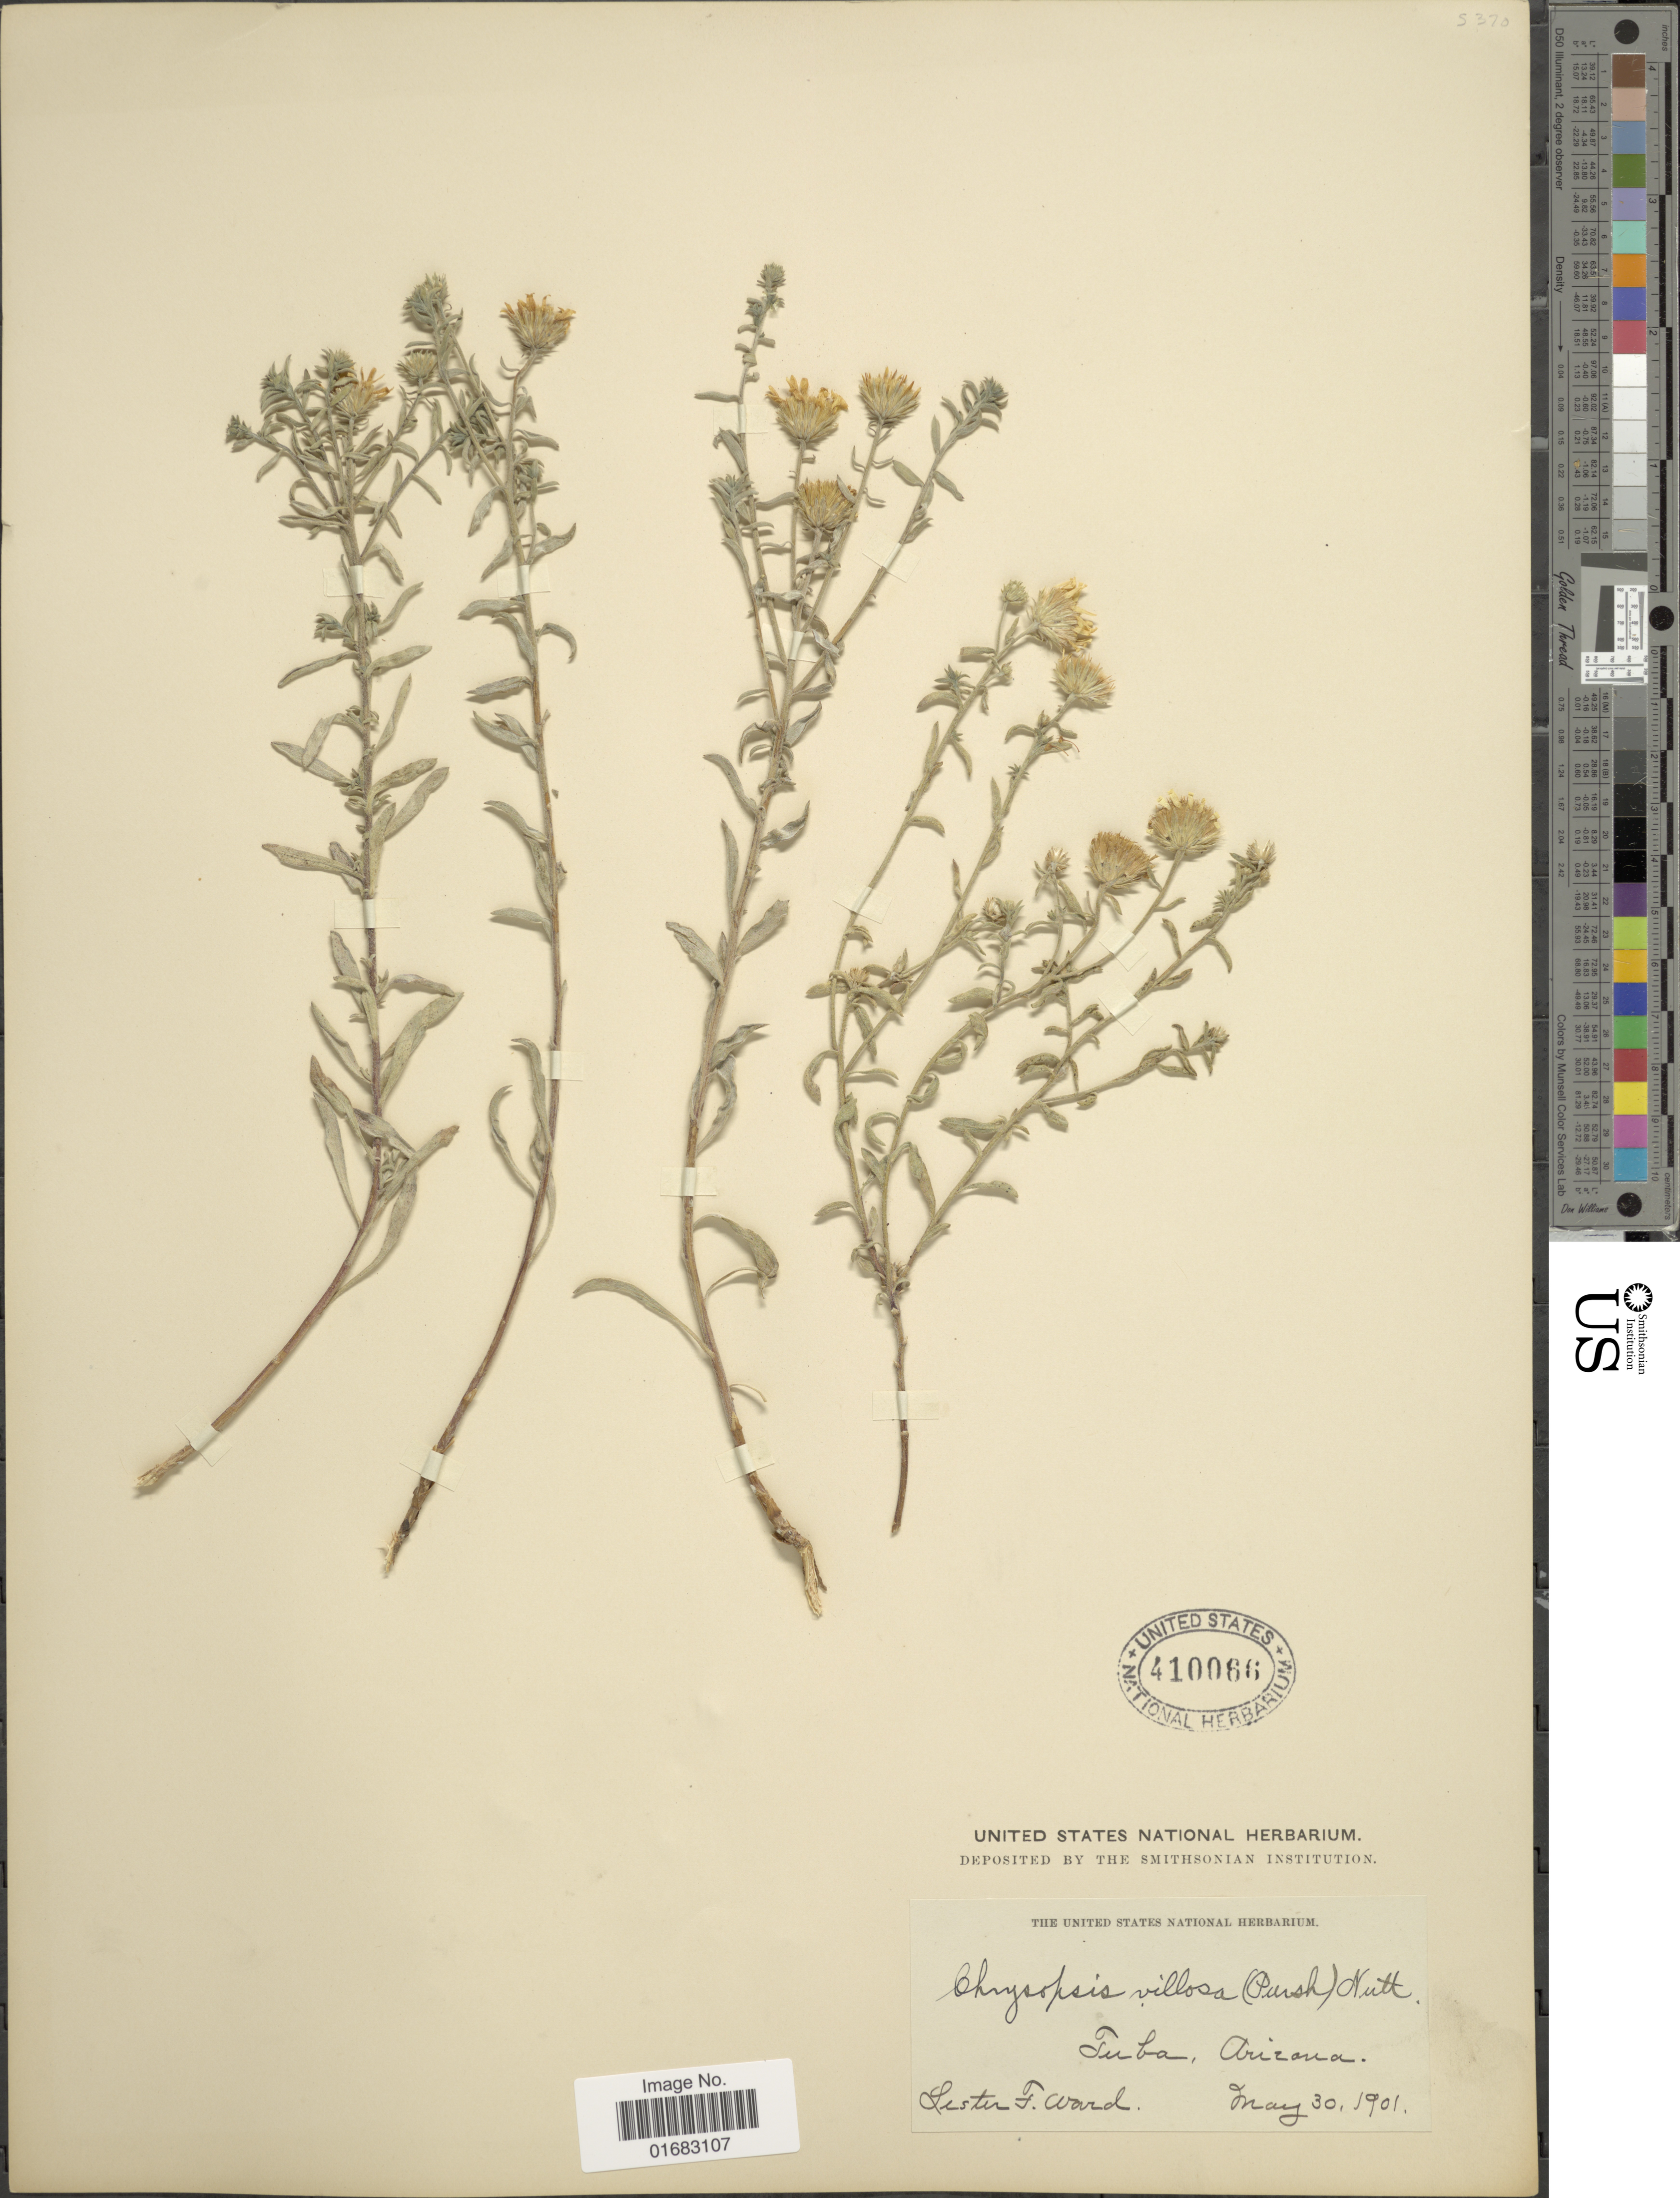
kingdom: Plantae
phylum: Tracheophyta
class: Magnoliopsida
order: Asterales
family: Asteraceae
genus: Heterotheca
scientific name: Heterotheca villosa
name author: (Pursh) Shinners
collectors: L. F. Ward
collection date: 1901-05-30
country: United States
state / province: Arizona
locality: Tuba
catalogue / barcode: US 410066